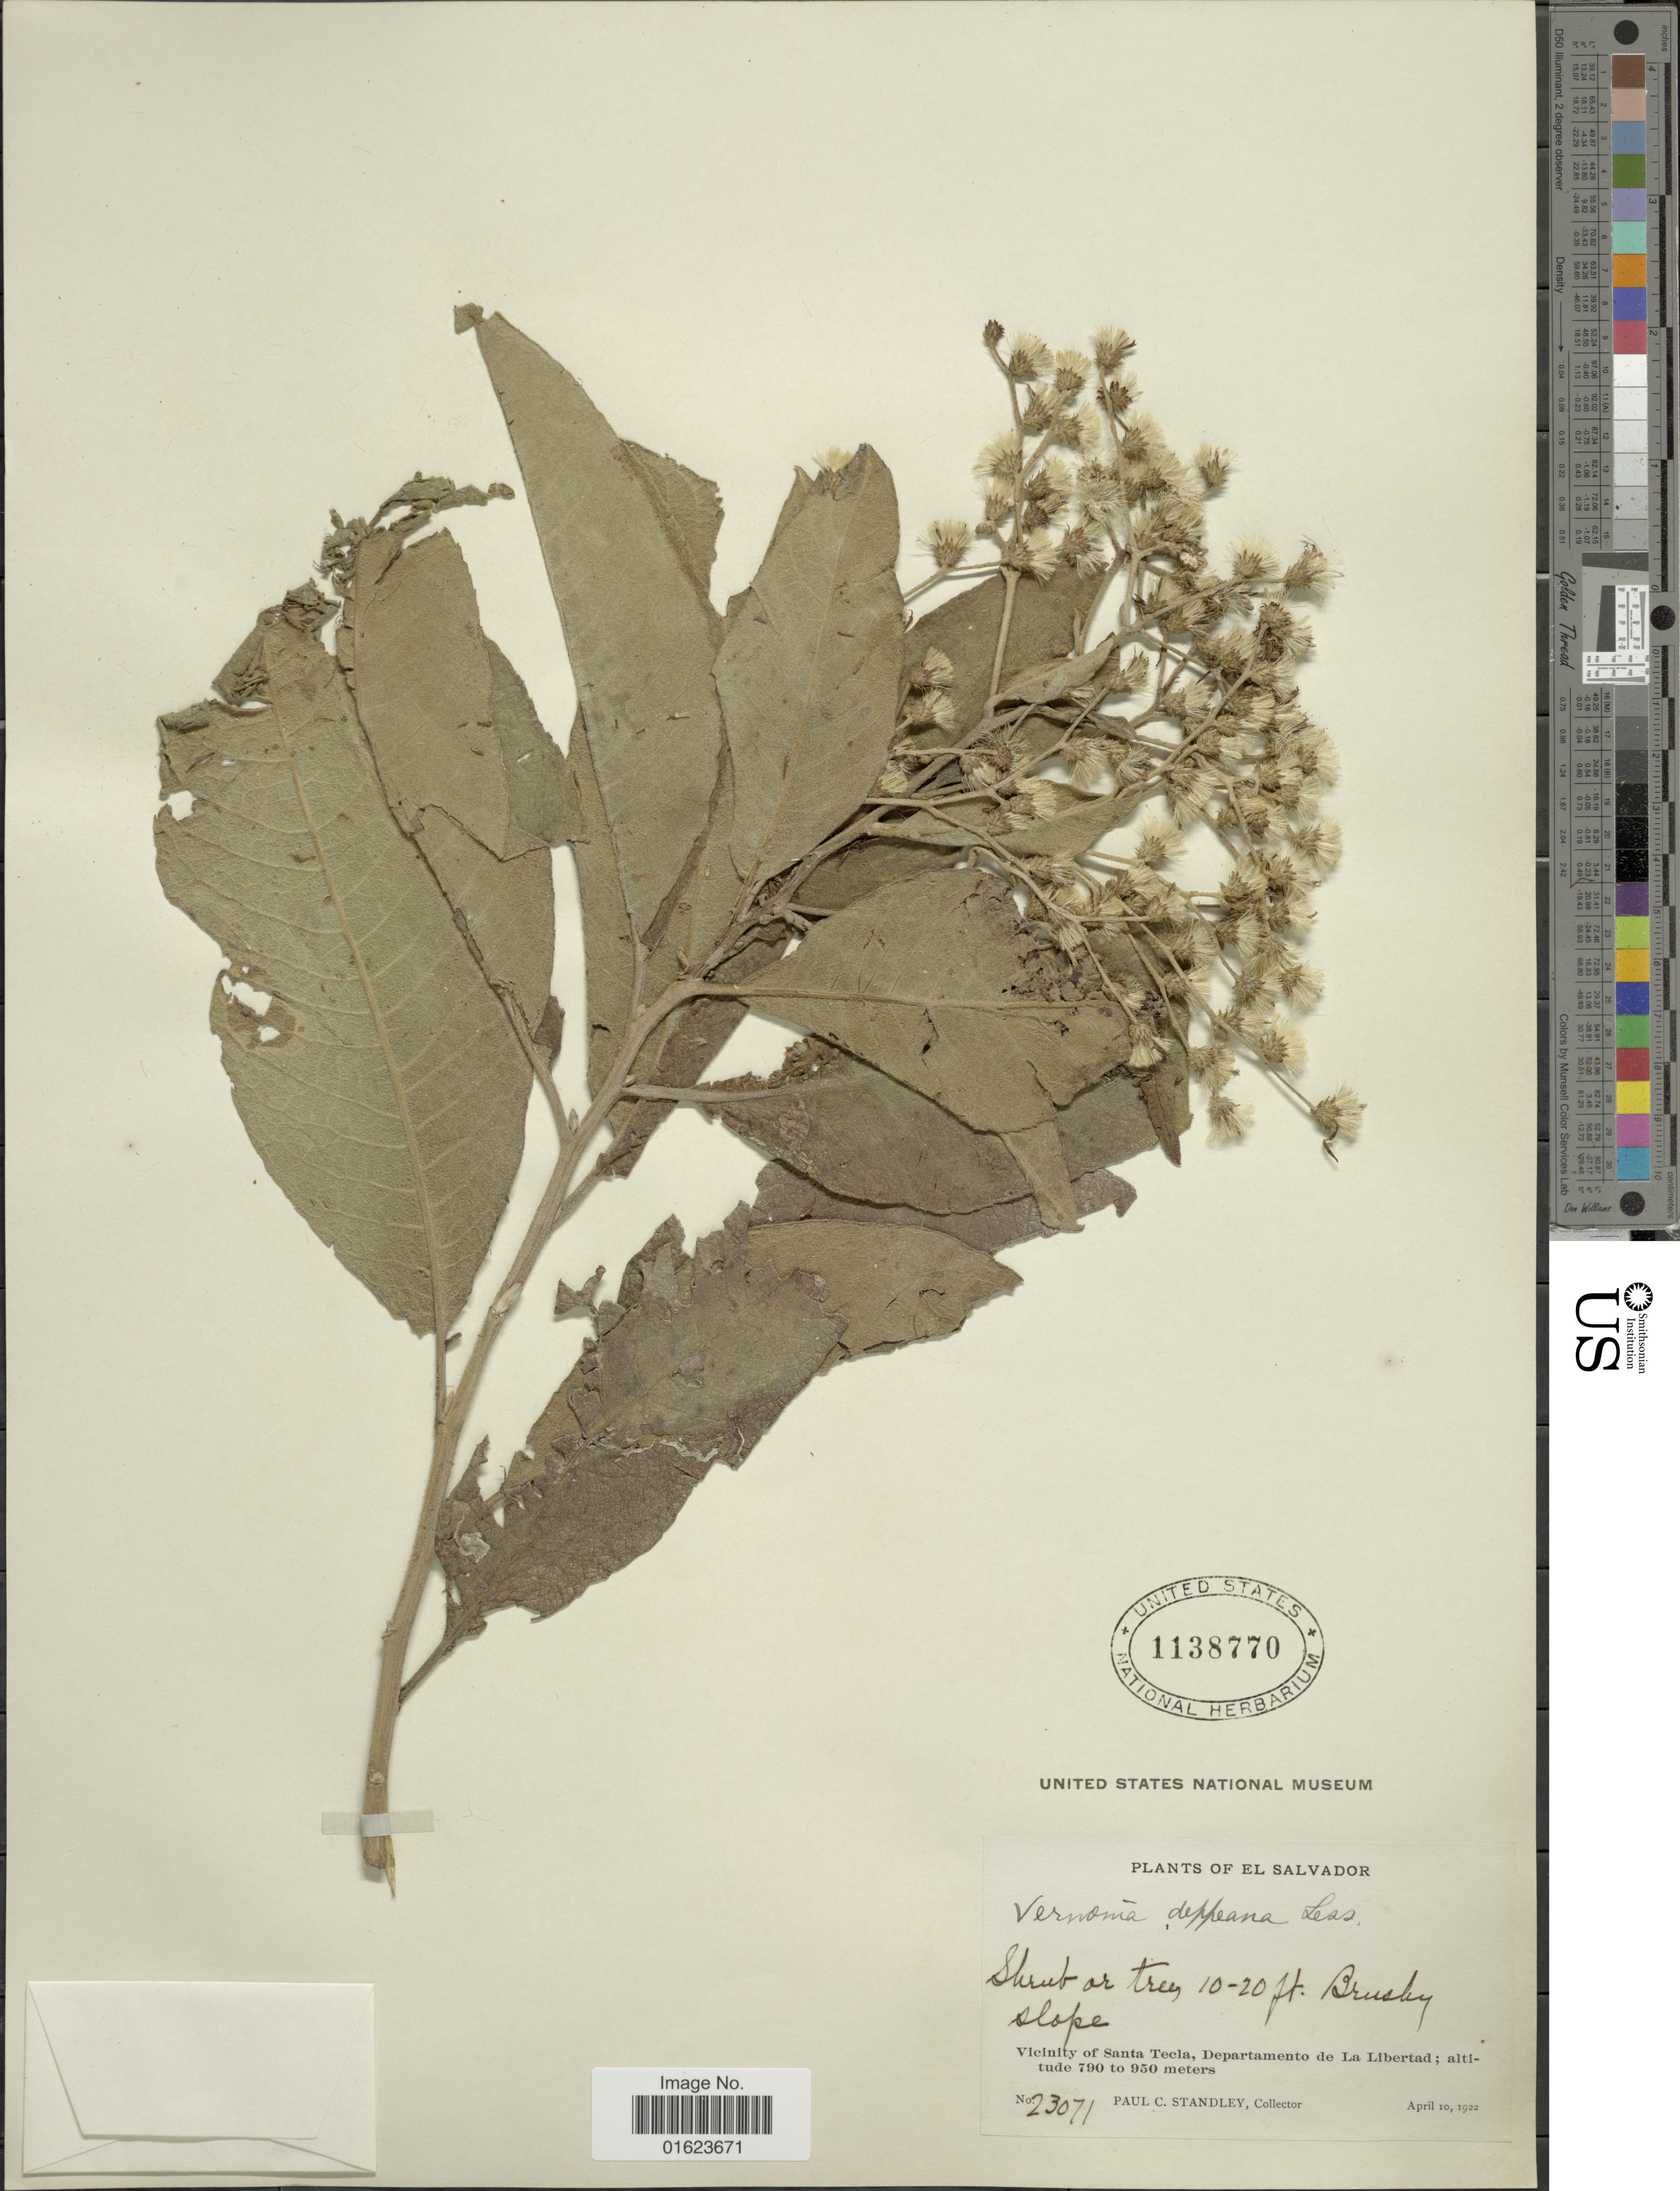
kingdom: Plantae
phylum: Tracheophyta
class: Magnoliopsida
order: Asterales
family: Asteraceae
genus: Vernonanthura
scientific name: Vernonanthura deppeana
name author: (Less.) H. Rob.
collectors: P. C. Standley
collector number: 23071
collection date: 1922-04-10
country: El Salvador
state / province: La Libertad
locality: El Salvador. Vicinity of Santa Tecla, Departamento de La Libertad.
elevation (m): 790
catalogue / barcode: US 1138770